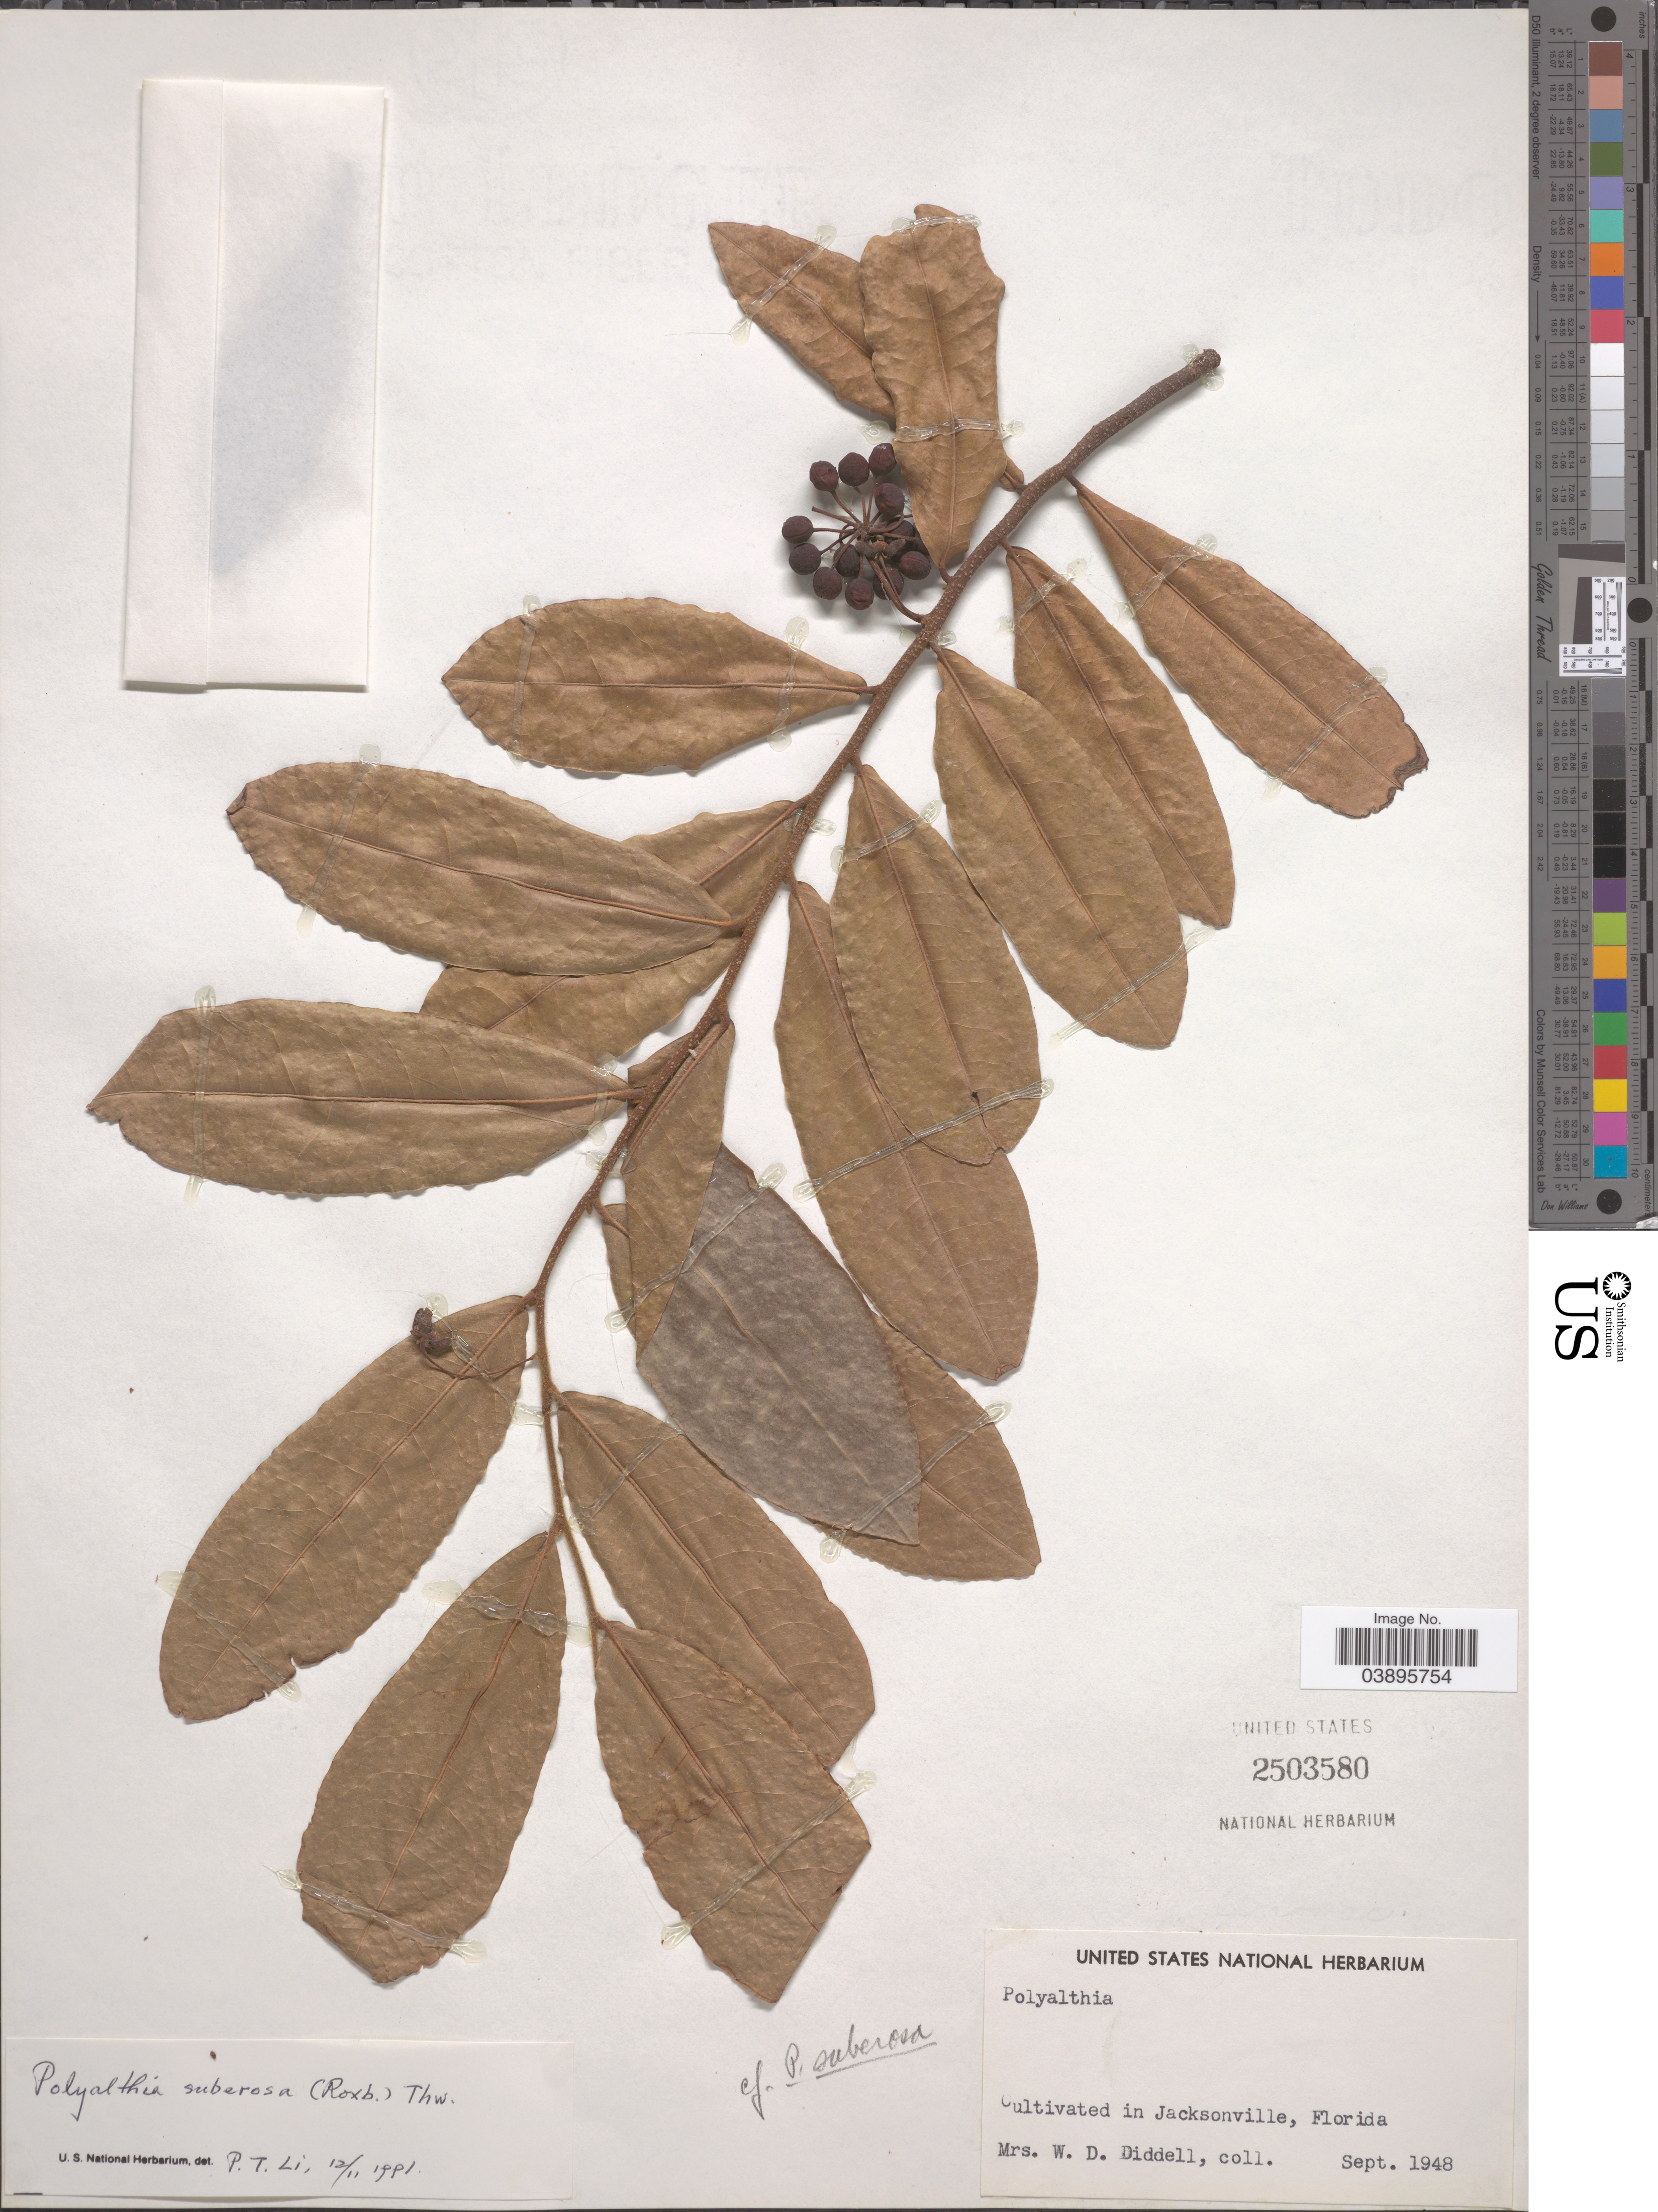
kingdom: Plantae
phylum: Tracheophyta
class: Magnoliopsida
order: Magnoliales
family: Annonaceae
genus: Polyalthia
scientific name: Polyalthia suberosa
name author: (Roxb.) Thwaites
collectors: W. Diddell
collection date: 1948-09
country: United States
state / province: Florida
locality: In Jacksonville.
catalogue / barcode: US 2503580